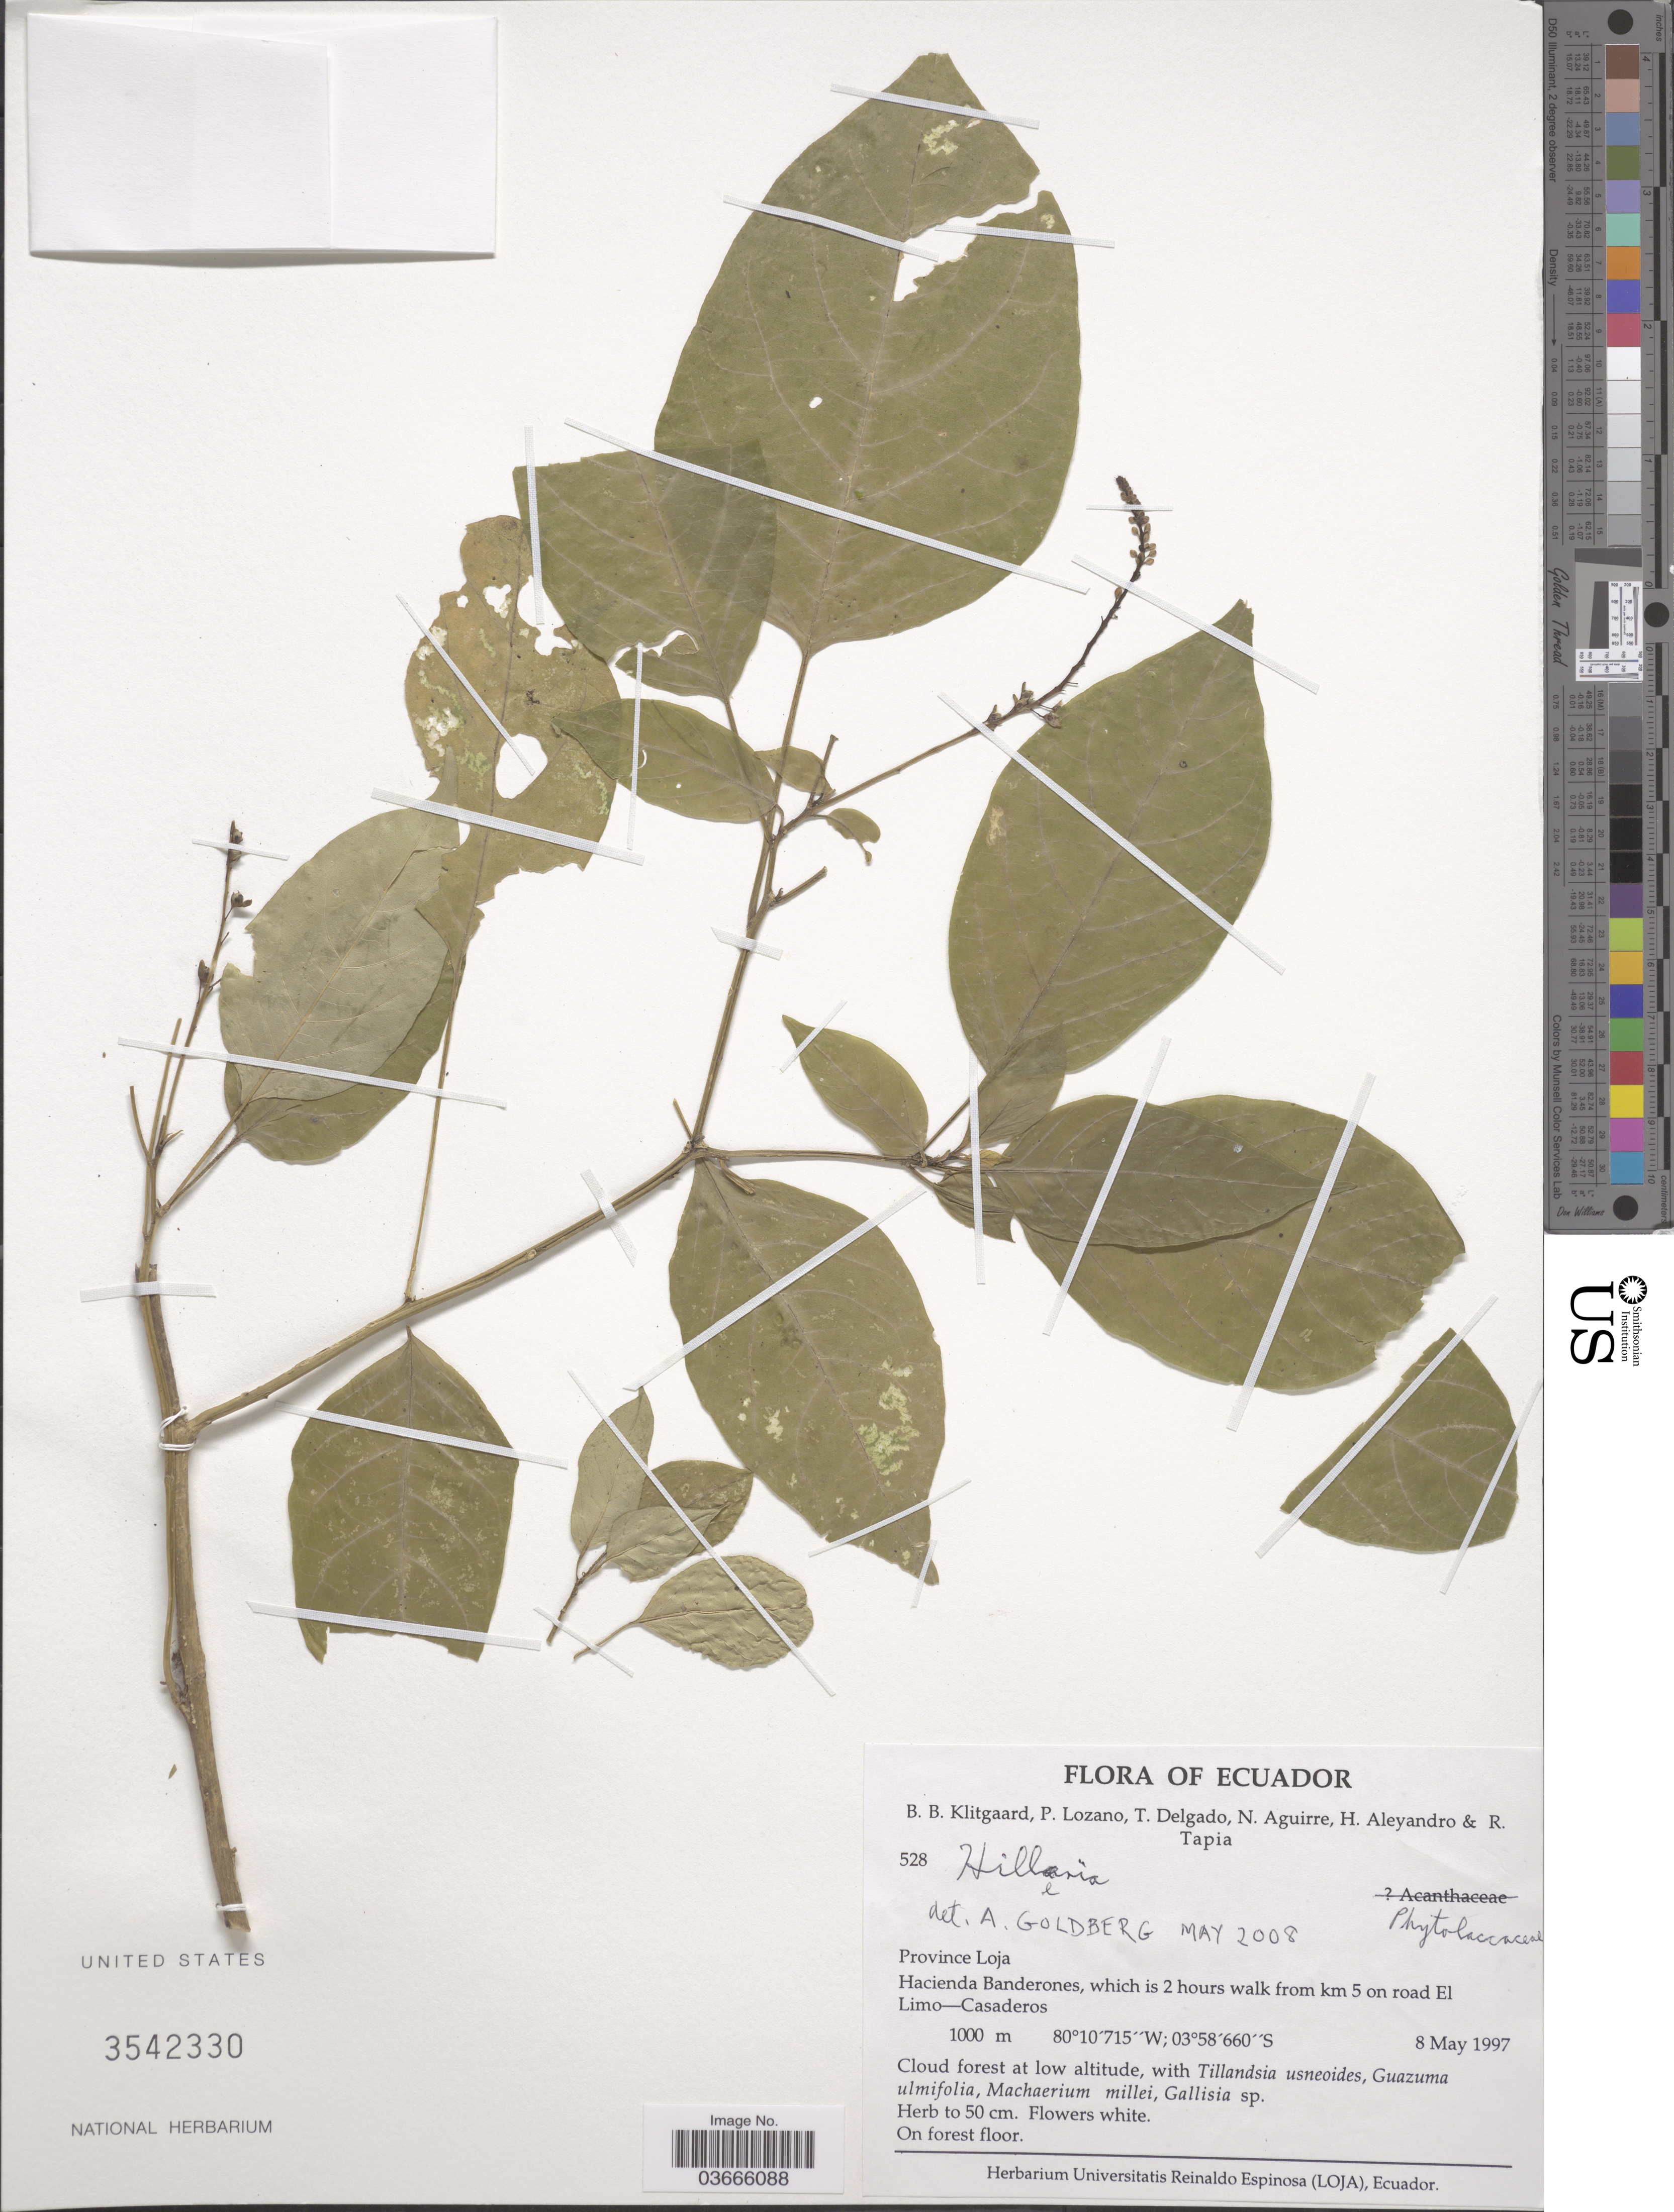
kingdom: Plantae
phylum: Tracheophyta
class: Magnoliopsida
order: Caryophyllales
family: Phytolaccaceae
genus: Hilleria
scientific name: Hilleria sp.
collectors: B. B. Klitgaard, P. Lozano, T. Delgado, N. Aguirre & et al.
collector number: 528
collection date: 1997-05-08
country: Ecuador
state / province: Loja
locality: Hacienda Banderones, which is 2 hours walk from km 5 on road El Limo-Casaderos.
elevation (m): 1000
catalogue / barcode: US 3542330